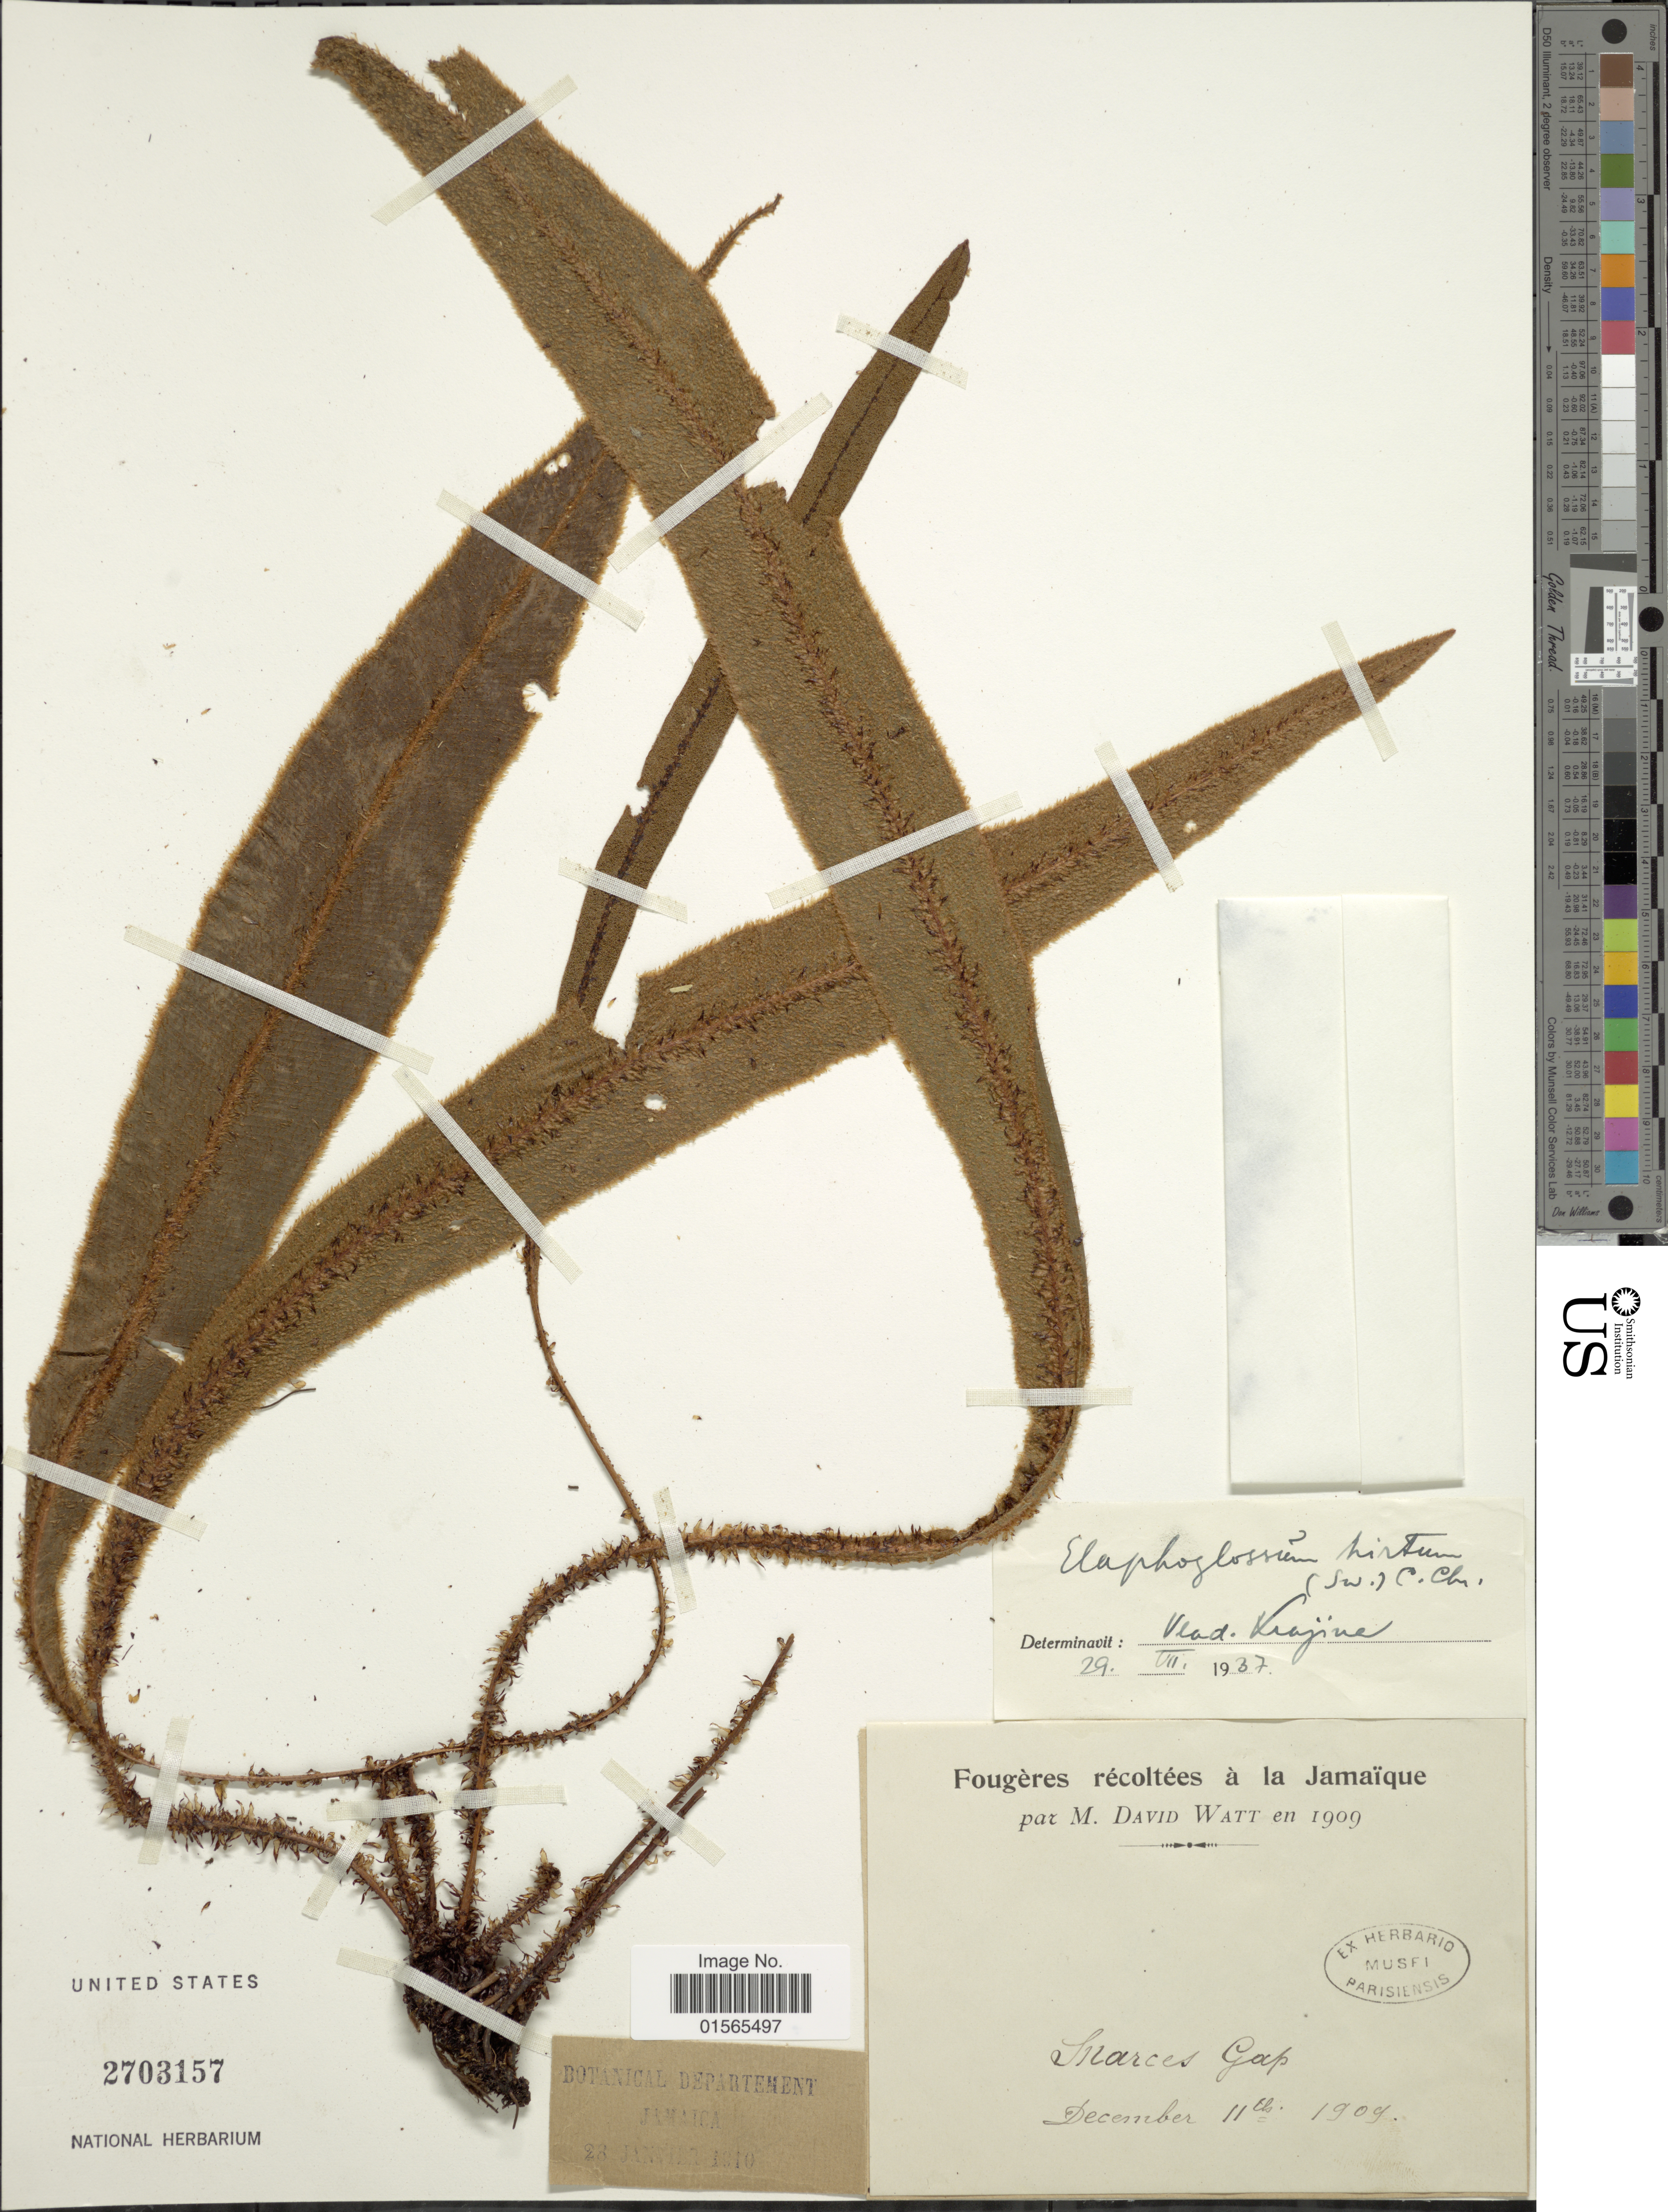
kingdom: Plantae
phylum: Tracheophyta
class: Polypodiopsida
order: Polypodiales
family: Dryopteridaceae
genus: Elaphoglossum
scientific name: Elaphoglossum hirtum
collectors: D. A. P. Watt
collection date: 1909-12-11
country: Jamaica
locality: Marces Gap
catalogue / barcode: US 2703157